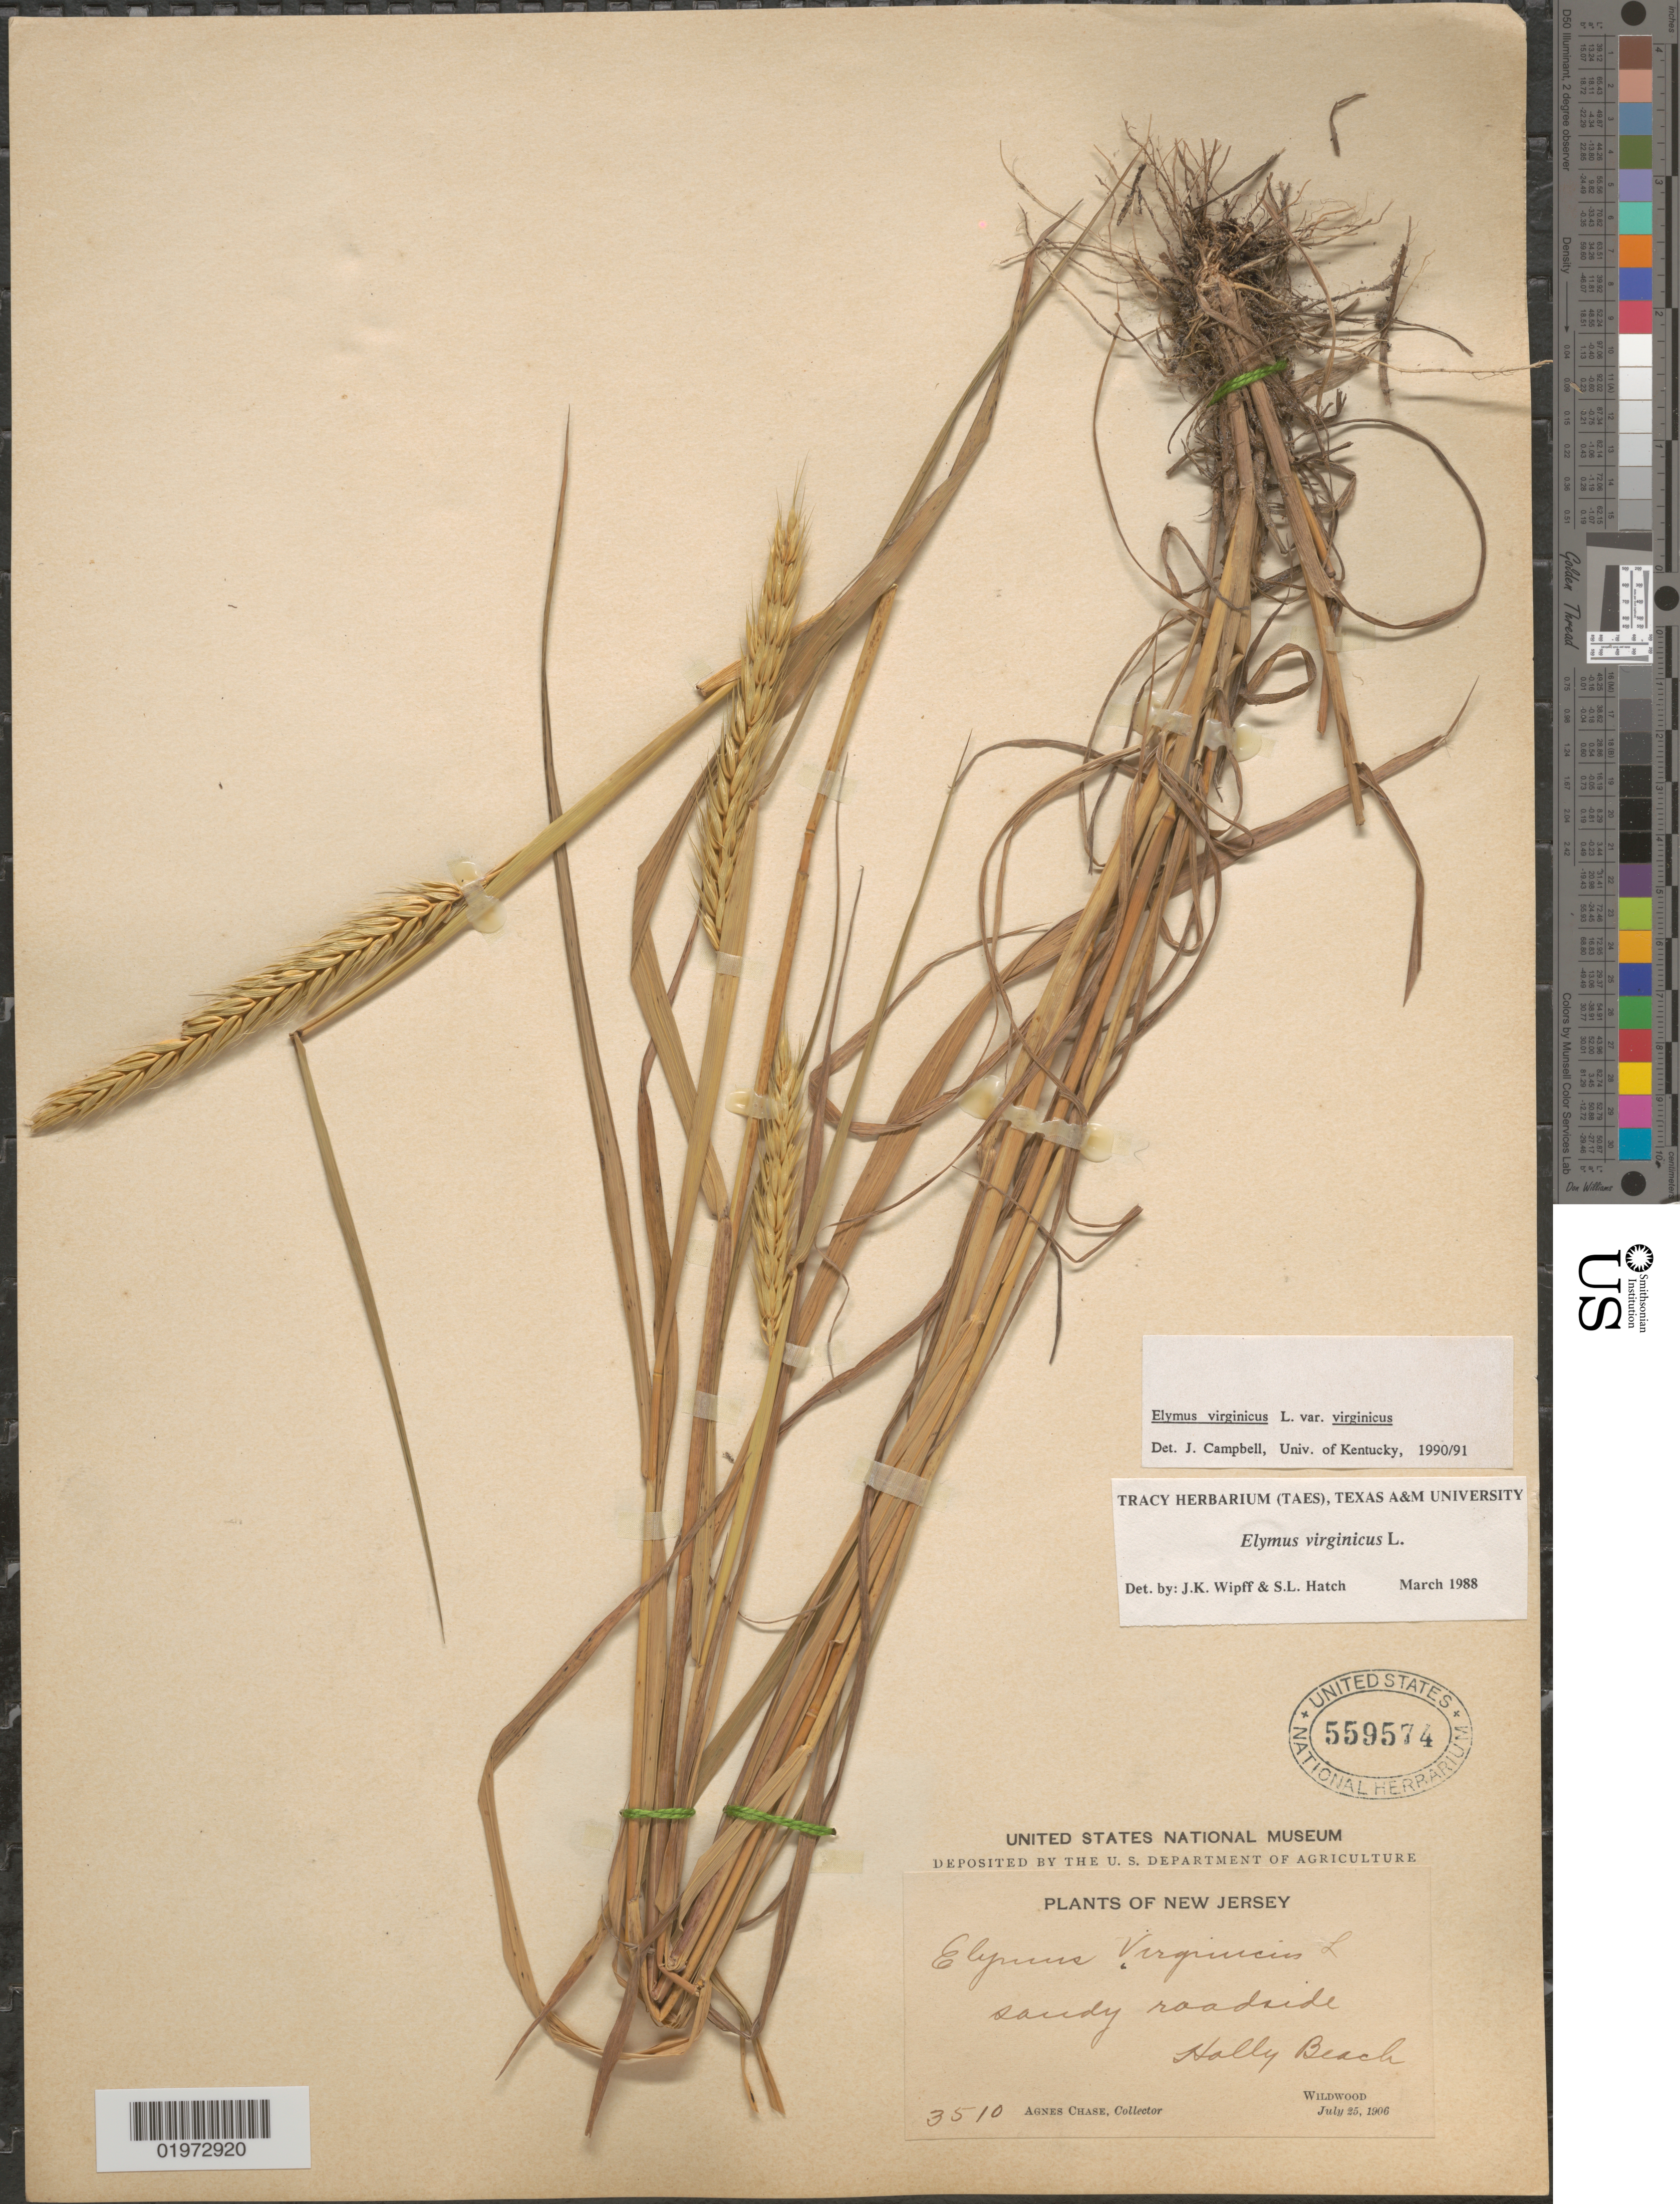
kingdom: Plantae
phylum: Tracheophyta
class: Liliopsida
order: Poales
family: Poaceae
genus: Elymus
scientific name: Elymus virginicus var. halophilus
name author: L.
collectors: A. Chase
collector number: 3510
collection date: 1906-07-25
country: United States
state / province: New Jersey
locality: Holly Beach. Wildwood.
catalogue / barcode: US 559574